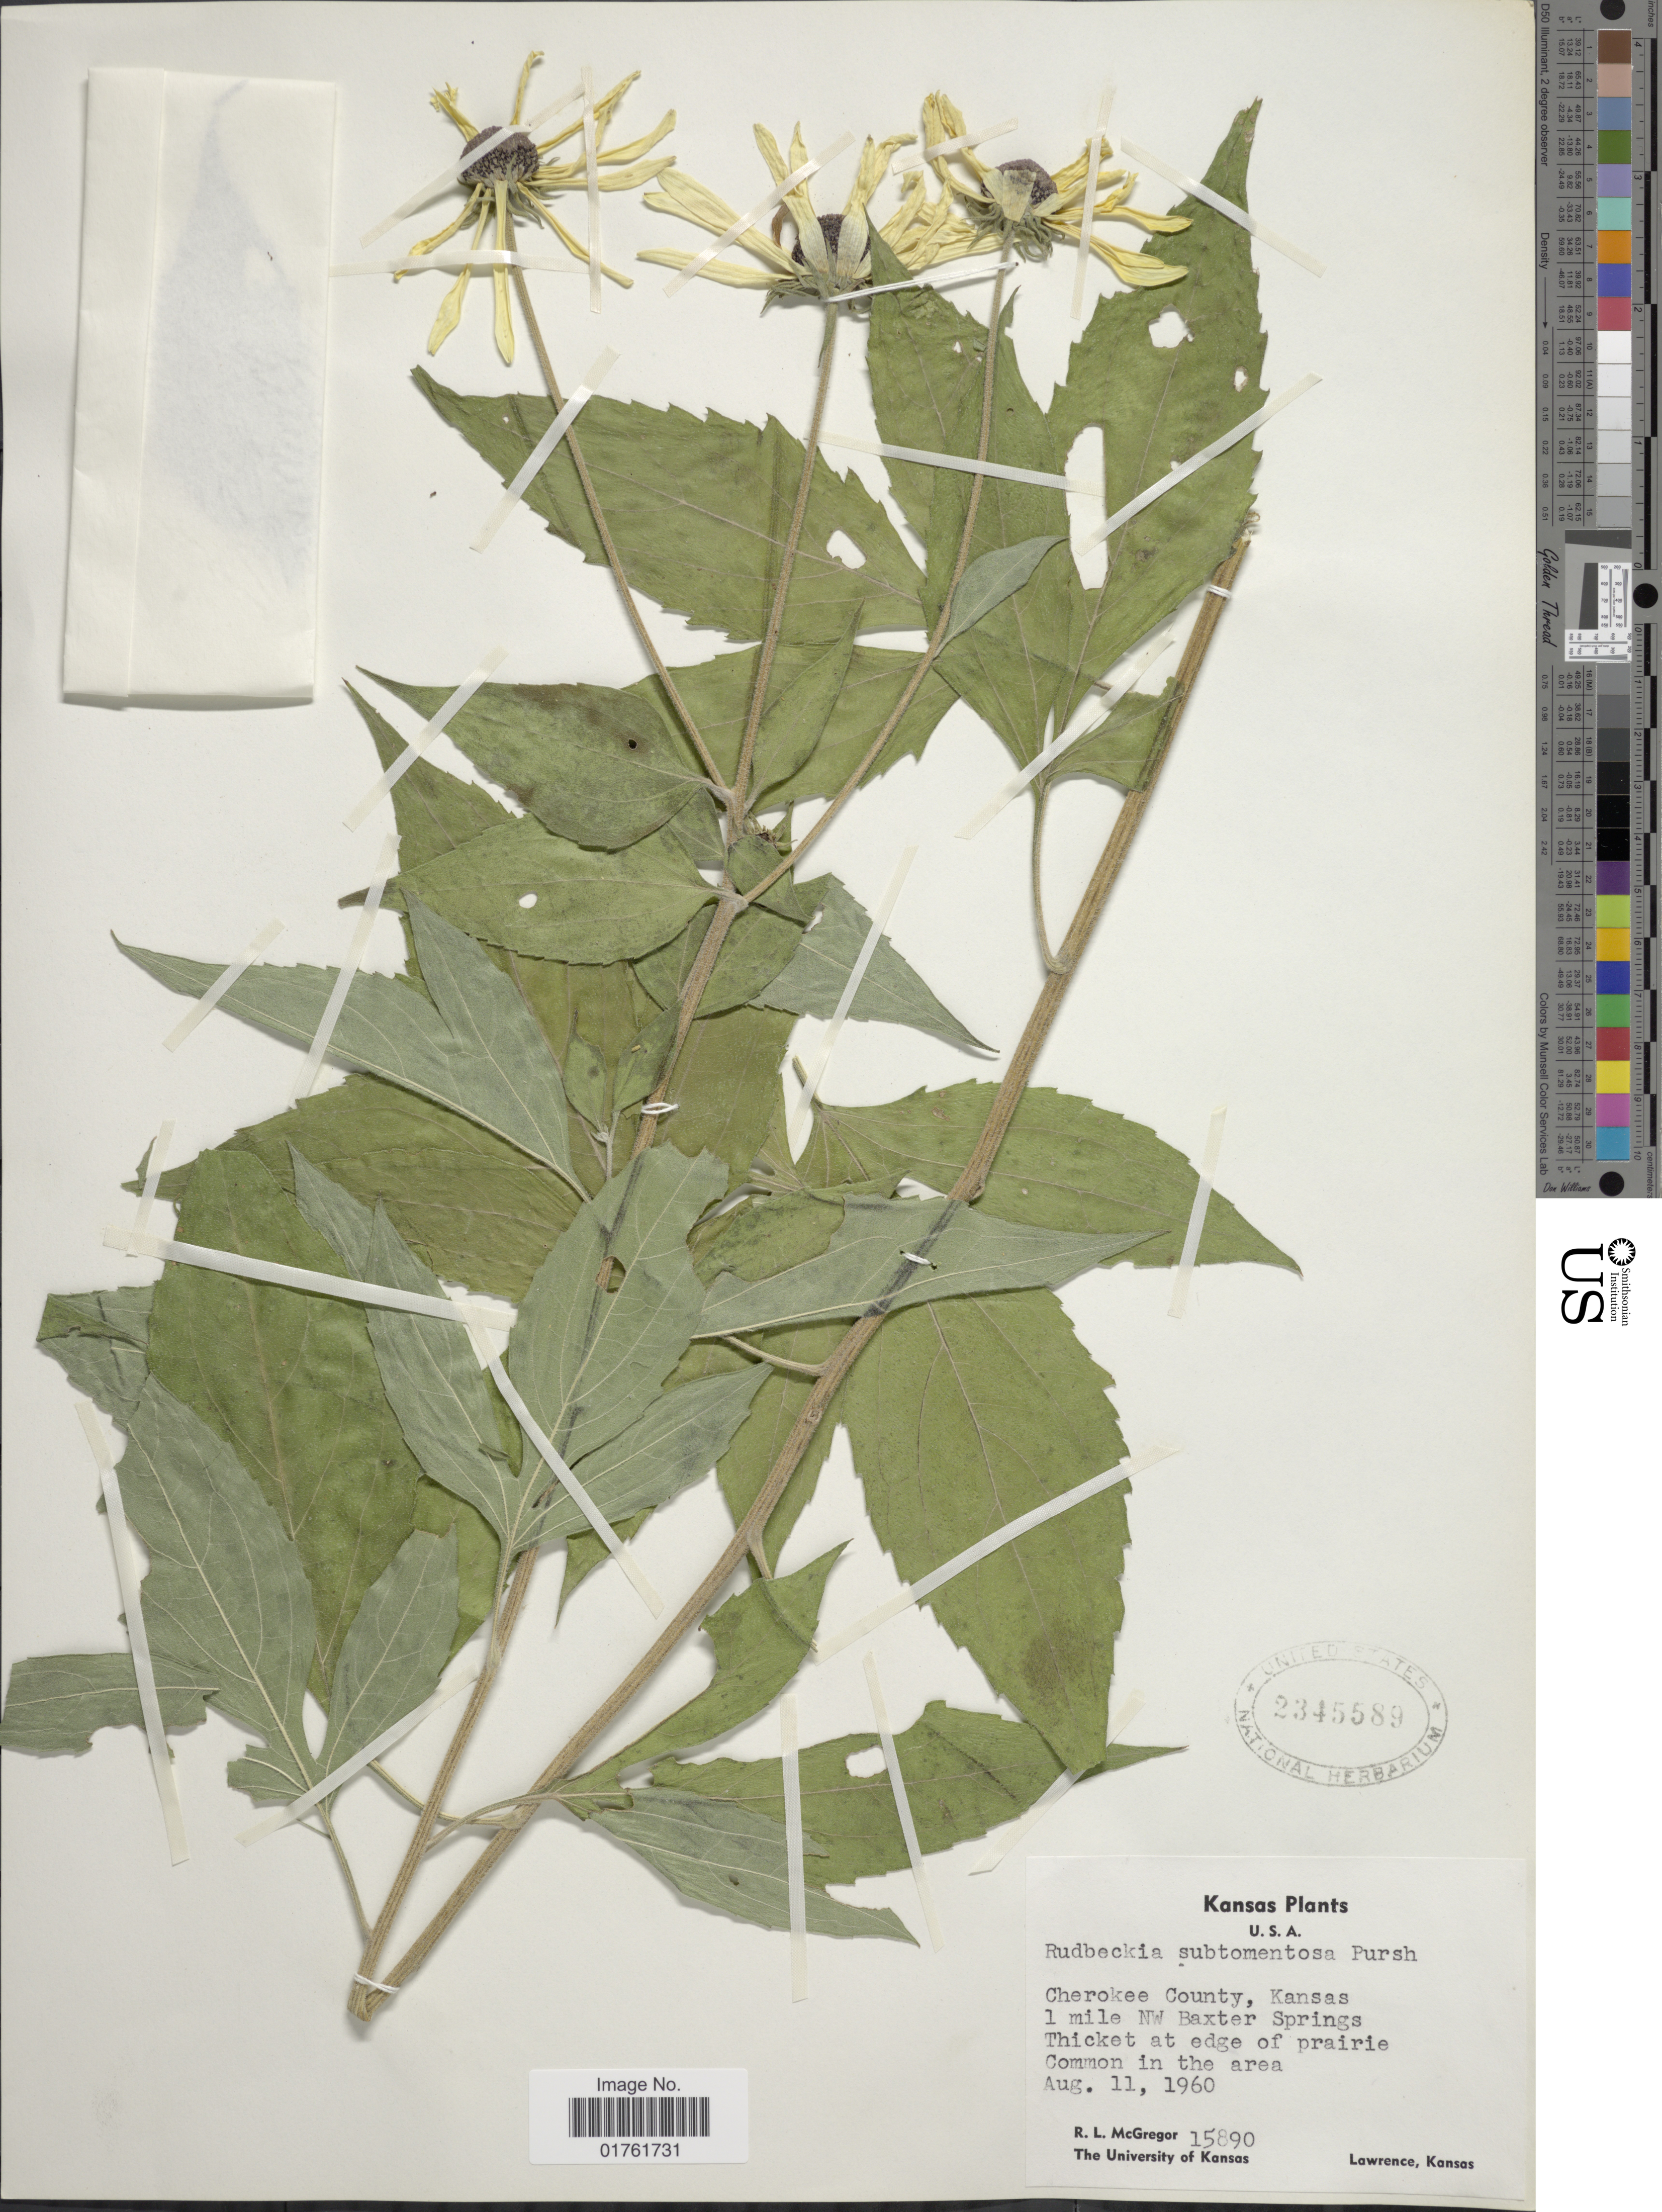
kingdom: Plantae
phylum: Tracheophyta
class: Magnoliopsida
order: Asterales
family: Asteraceae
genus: Rudbeckia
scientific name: Rudbeckia subtomentosa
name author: Pursh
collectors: R. McGregor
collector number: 15890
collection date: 1960-08-11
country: United States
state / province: Kansas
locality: Cherokee County, Kansas 1 mile NW Baxter Springs Thicket at edge of prairie. Common in the area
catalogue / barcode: US 2345589